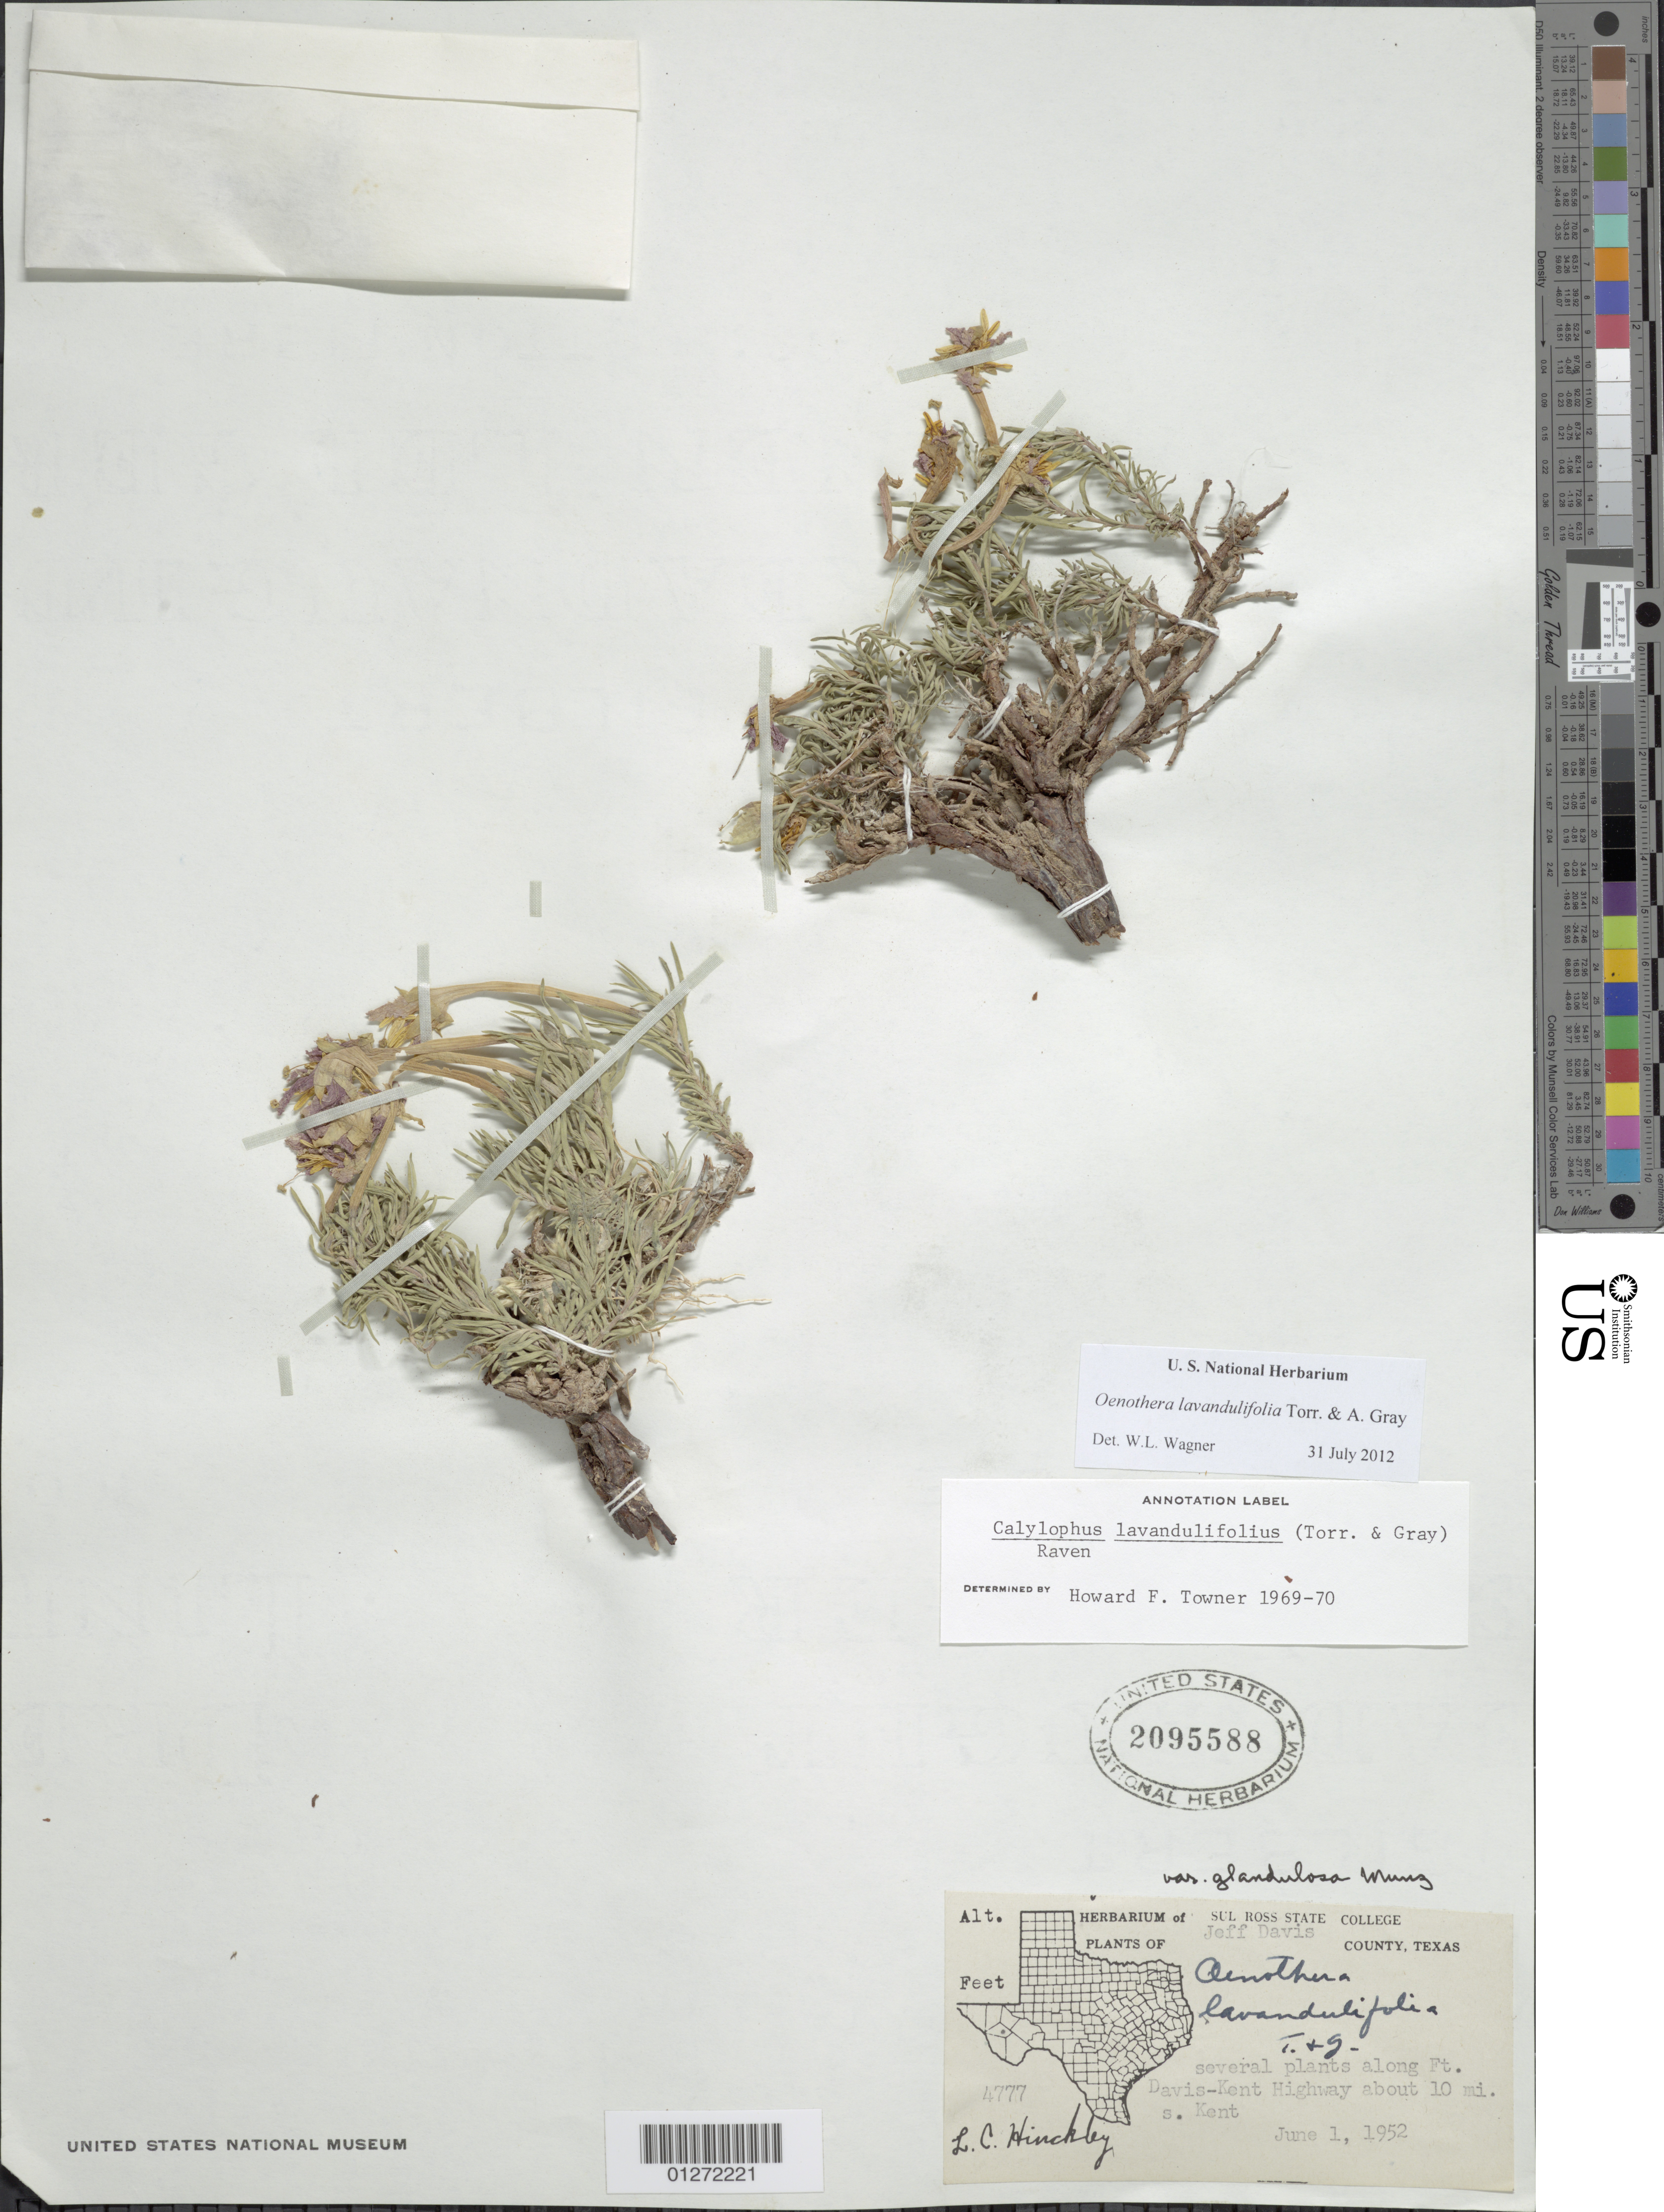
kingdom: Plantae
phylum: Tracheophyta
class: Magnoliopsida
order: Myrtales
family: Onagraceae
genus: Oenothera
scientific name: Oenothera lavandulifolia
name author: Torr. & A. Gray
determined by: Wagner, W. L., (BOT), Smithsonian Institution - National Museum of Natural History (UNITED STATES)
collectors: L. Hinckley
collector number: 4777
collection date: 1952-06-01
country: United States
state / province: Texas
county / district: Jeff Davis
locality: Along Ft Davis-Kent Hwy about 10 mi S Kent.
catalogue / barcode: US 2095588